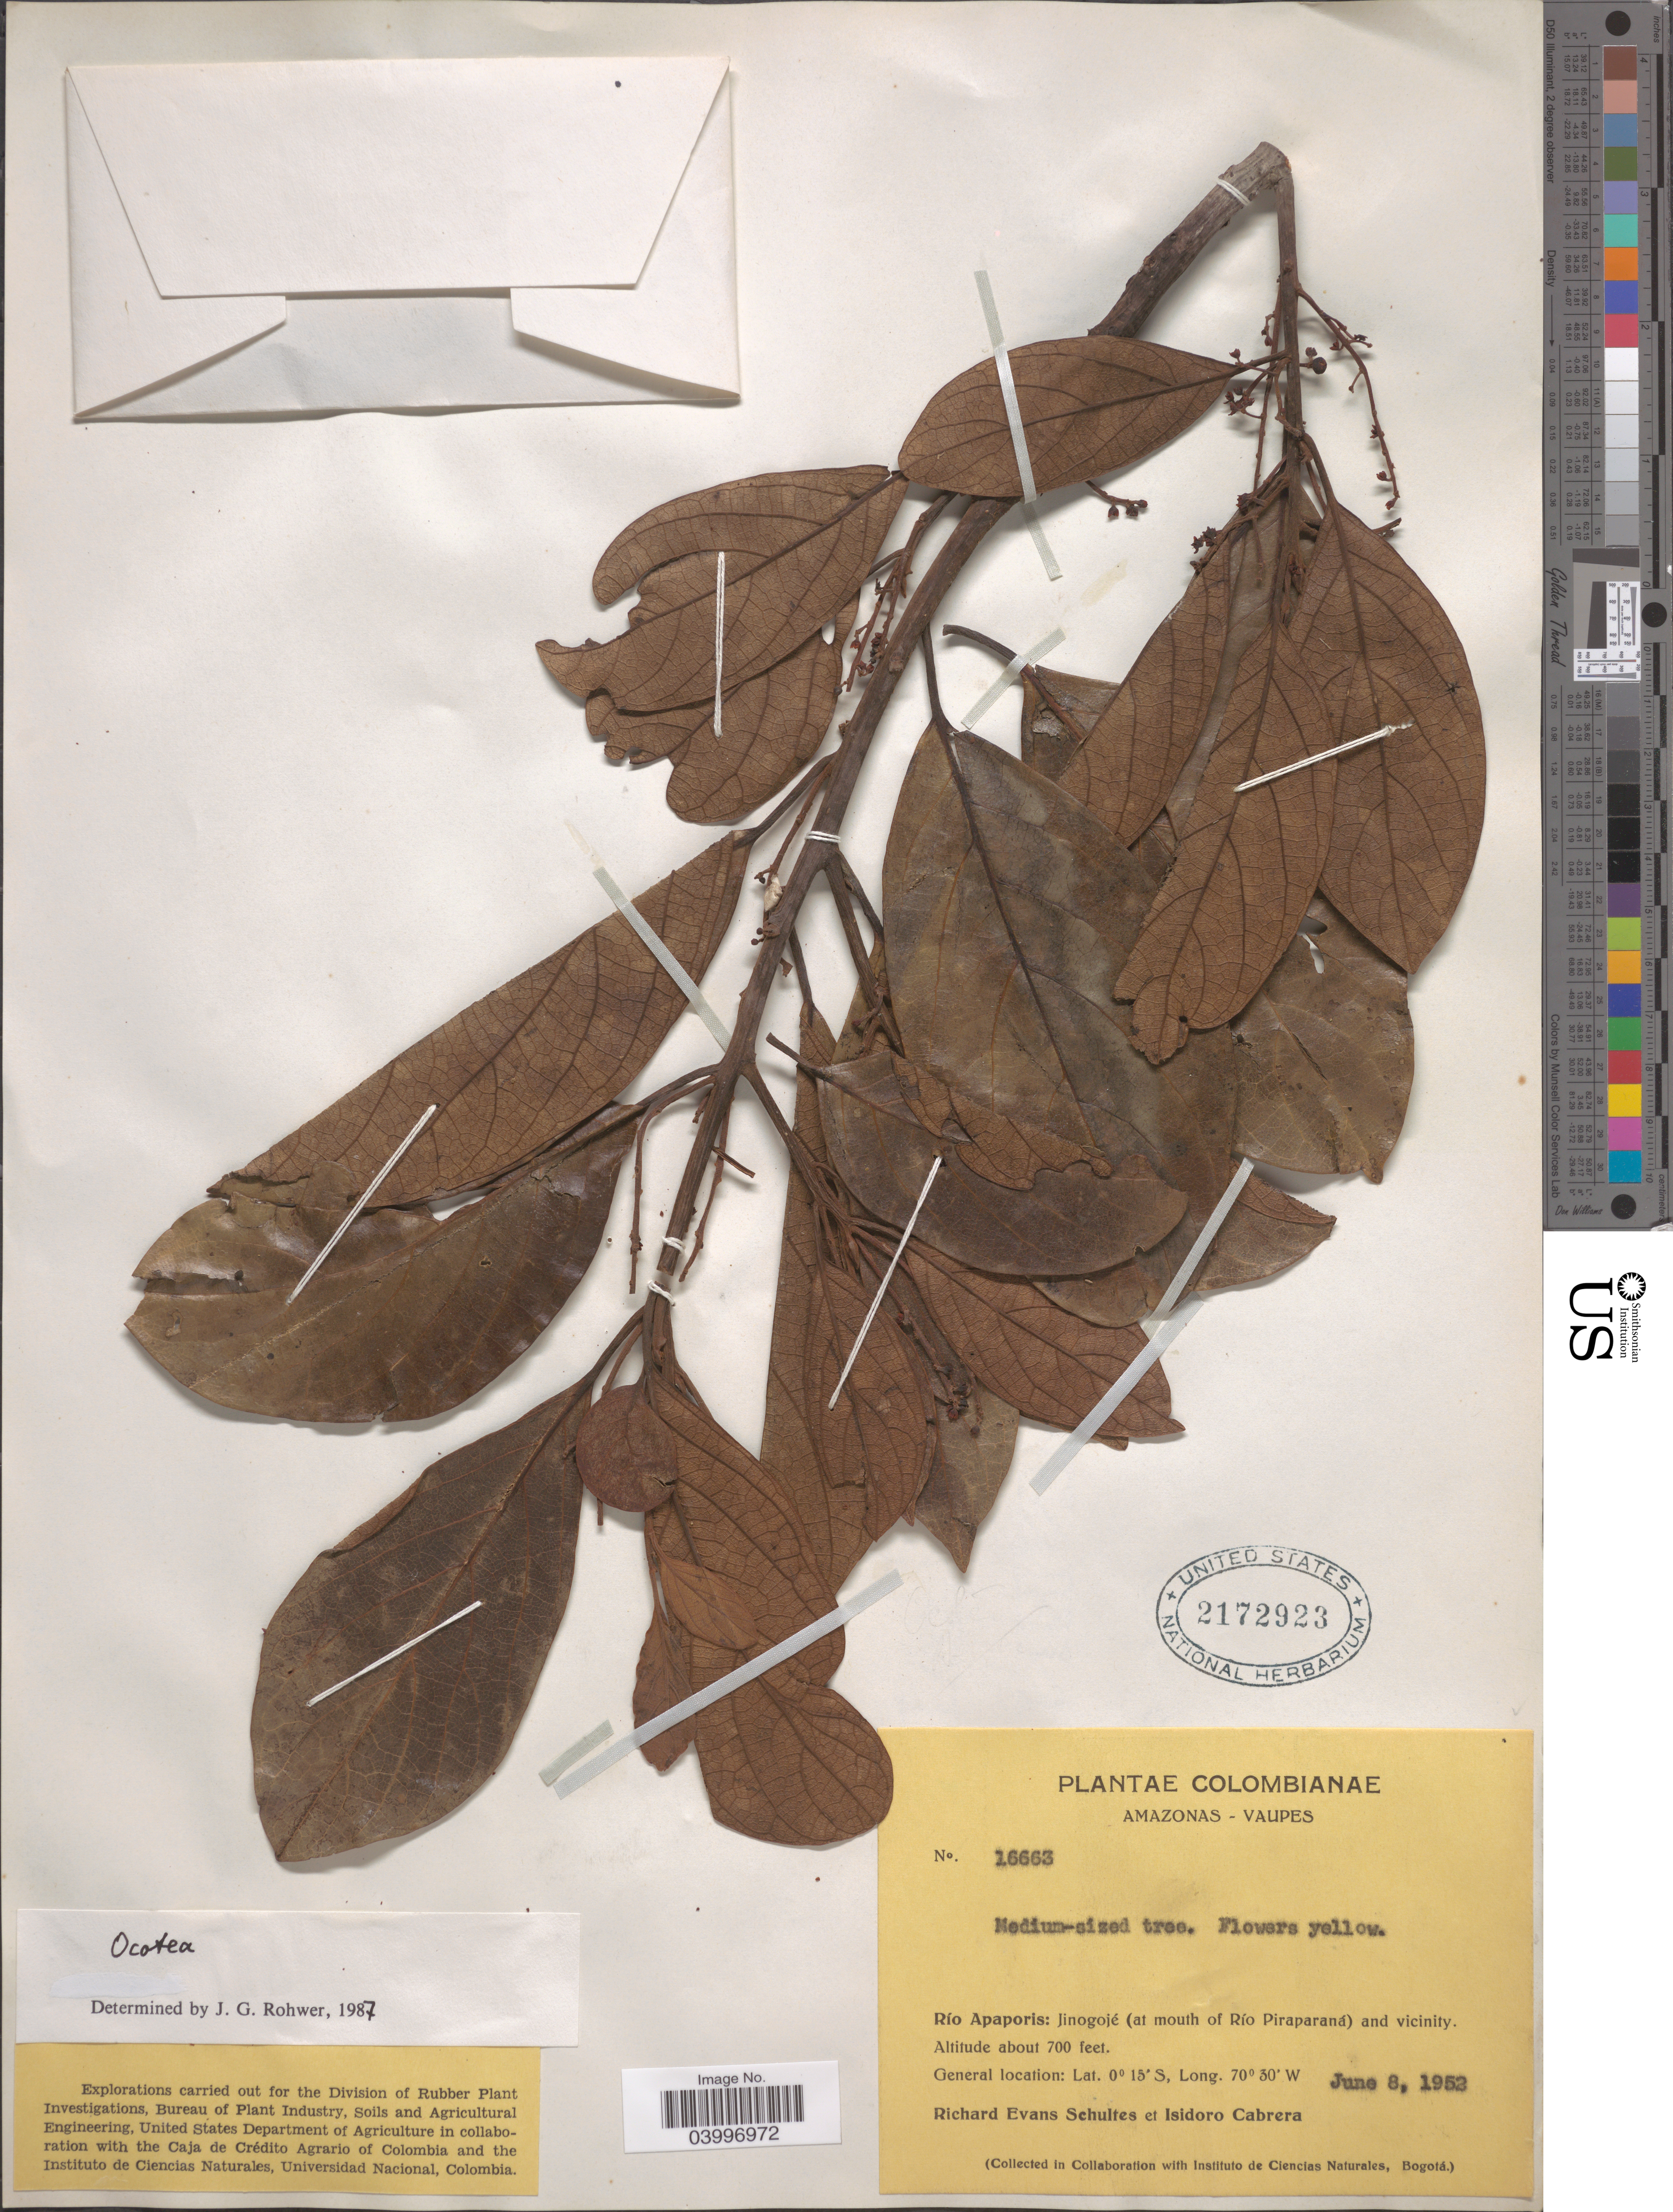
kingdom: Plantae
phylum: Tracheophyta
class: Magnoliopsida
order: Laurales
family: Lauraceae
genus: Ocotea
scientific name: Ocotea sp.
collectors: R. E. Schultes & I. Cabrera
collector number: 16663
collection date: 1952-06-08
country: Colombia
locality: Amazonas-Vaupes. Río Apaporis: Jinogojé (at mouth of Río Piraparaná) and vicinity.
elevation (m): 213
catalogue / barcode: US 2172923